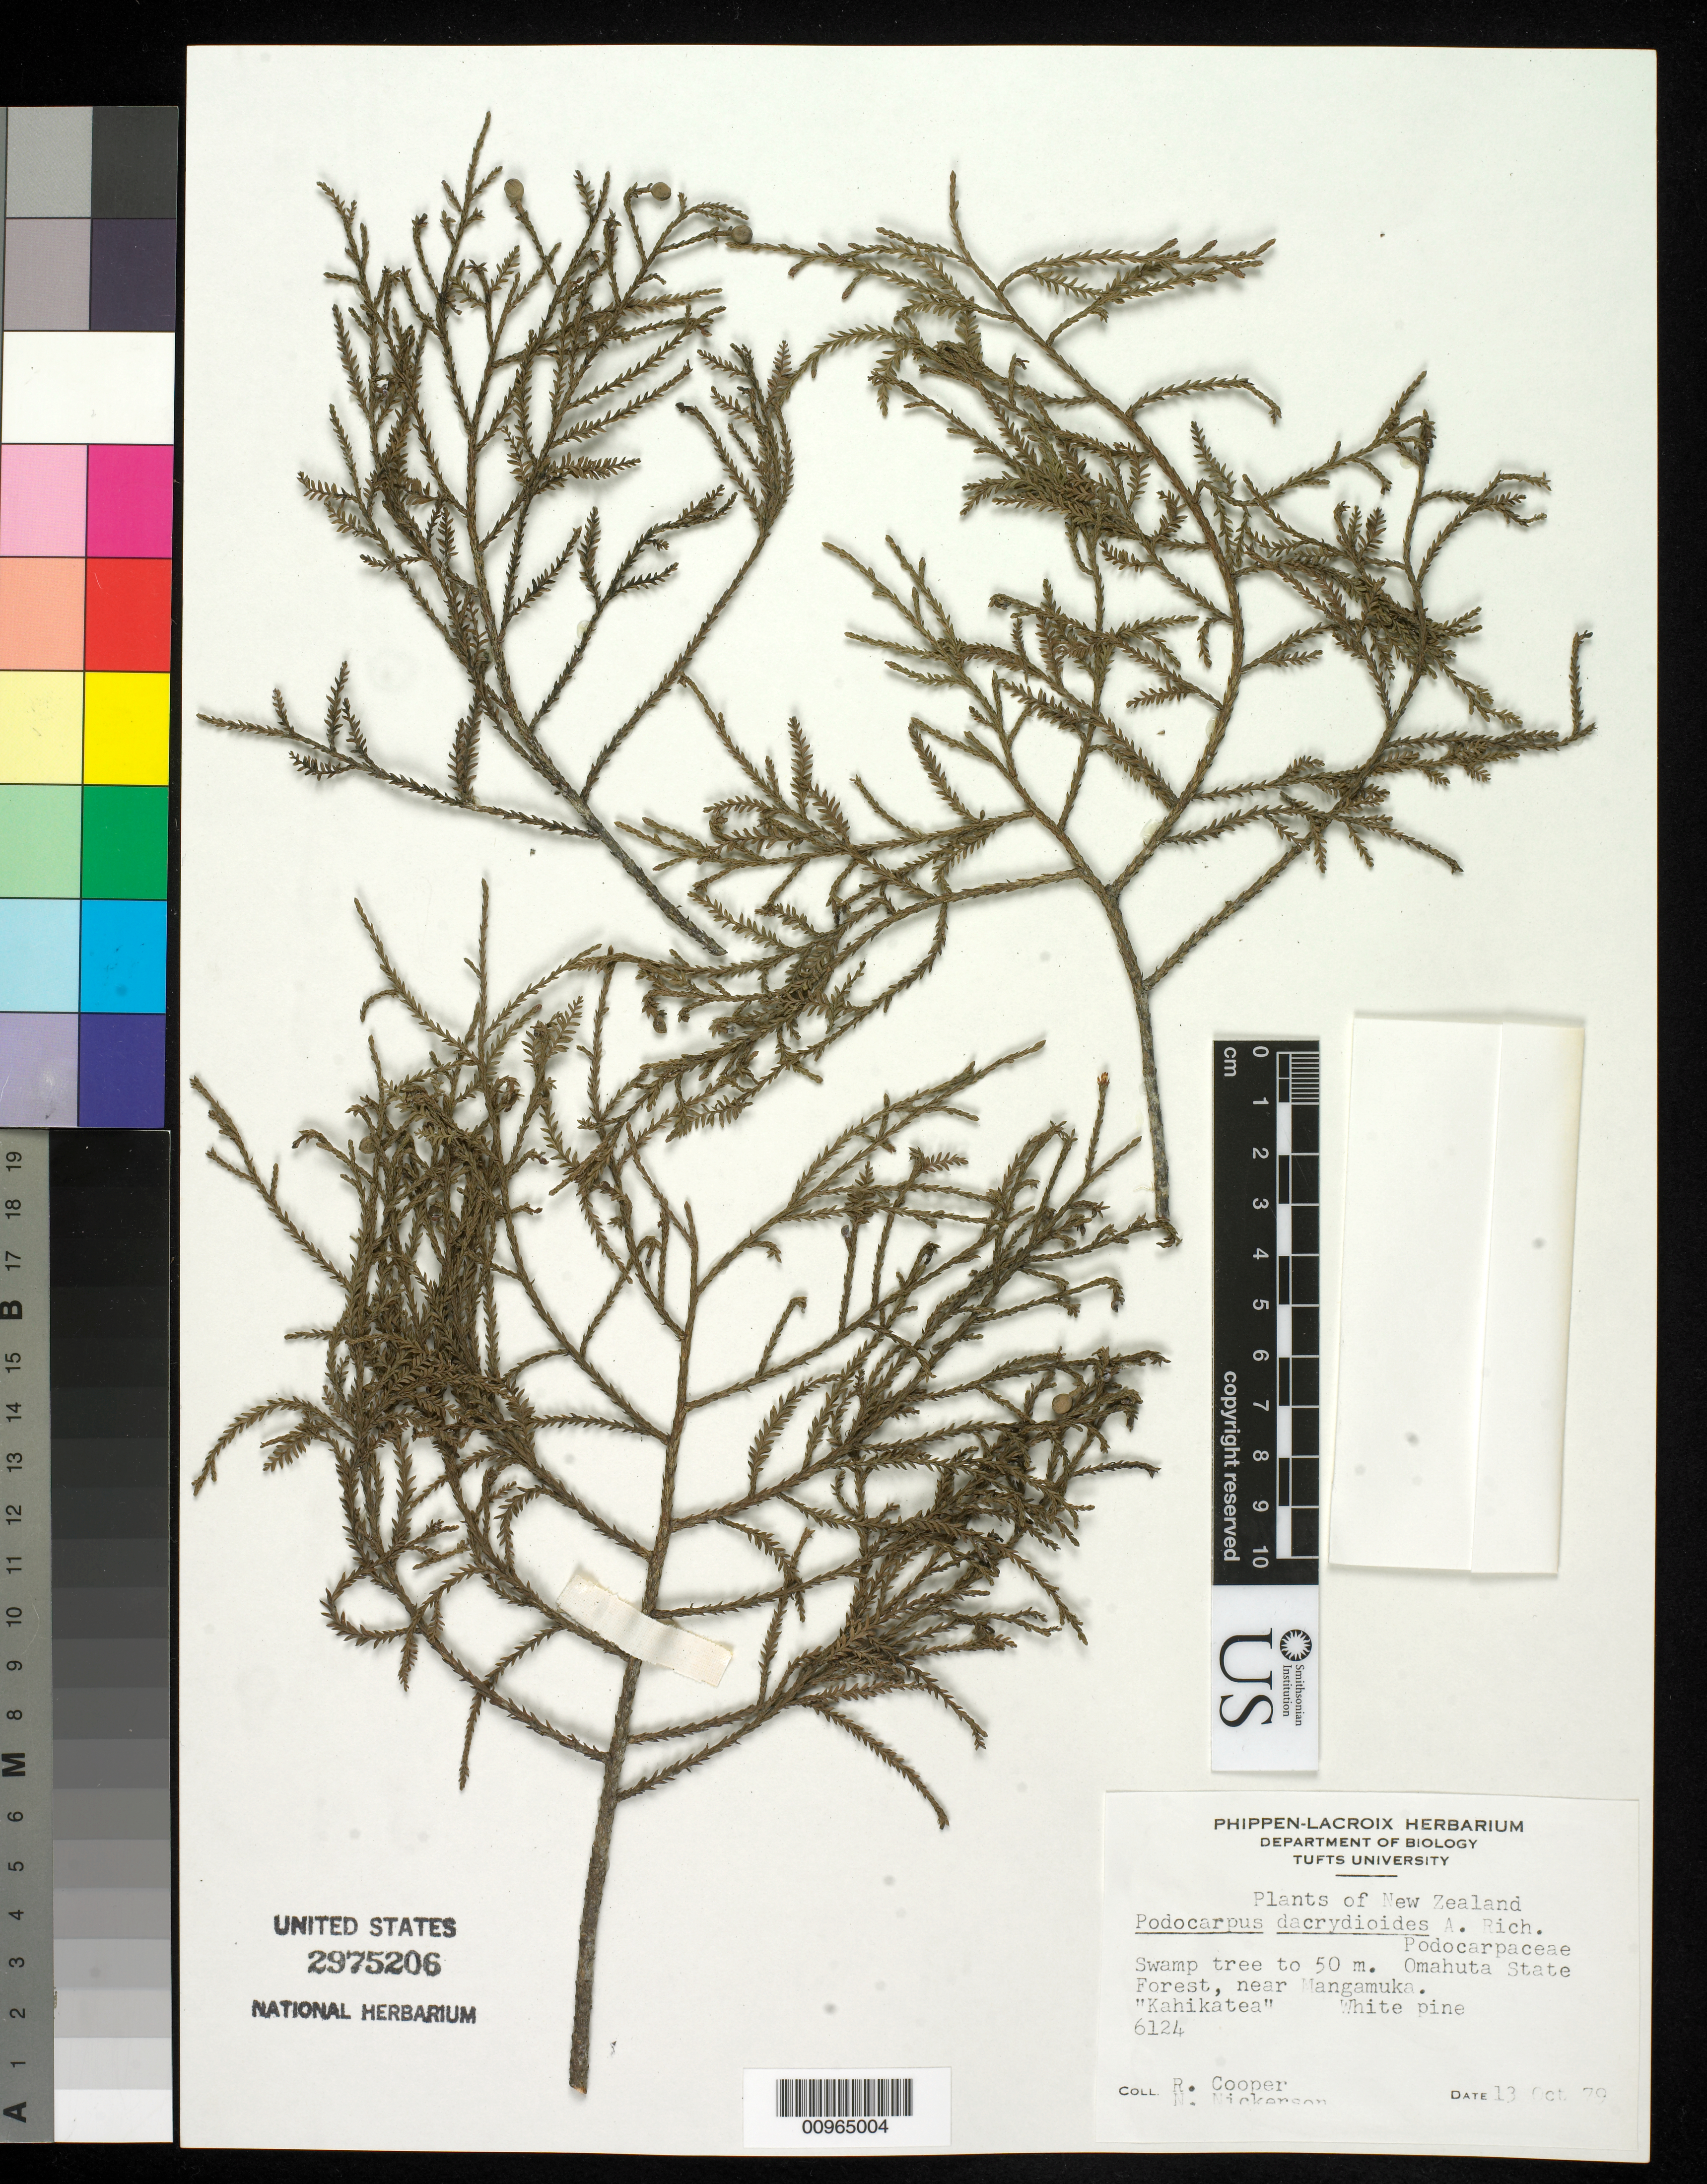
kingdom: Plantae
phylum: Tracheophyta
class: Pinopsida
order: Pinales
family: Podocarpaceae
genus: Podocarpus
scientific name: Podocarpus dacrydioides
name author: A. Rich.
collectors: R. Cooper & N. Nickerson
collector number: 6124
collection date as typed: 13 Oct 1979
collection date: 1979-10-13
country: New Zealand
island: New Zealand I.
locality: Omahuta State Forest, near Mangamuka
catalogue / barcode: US 2975206